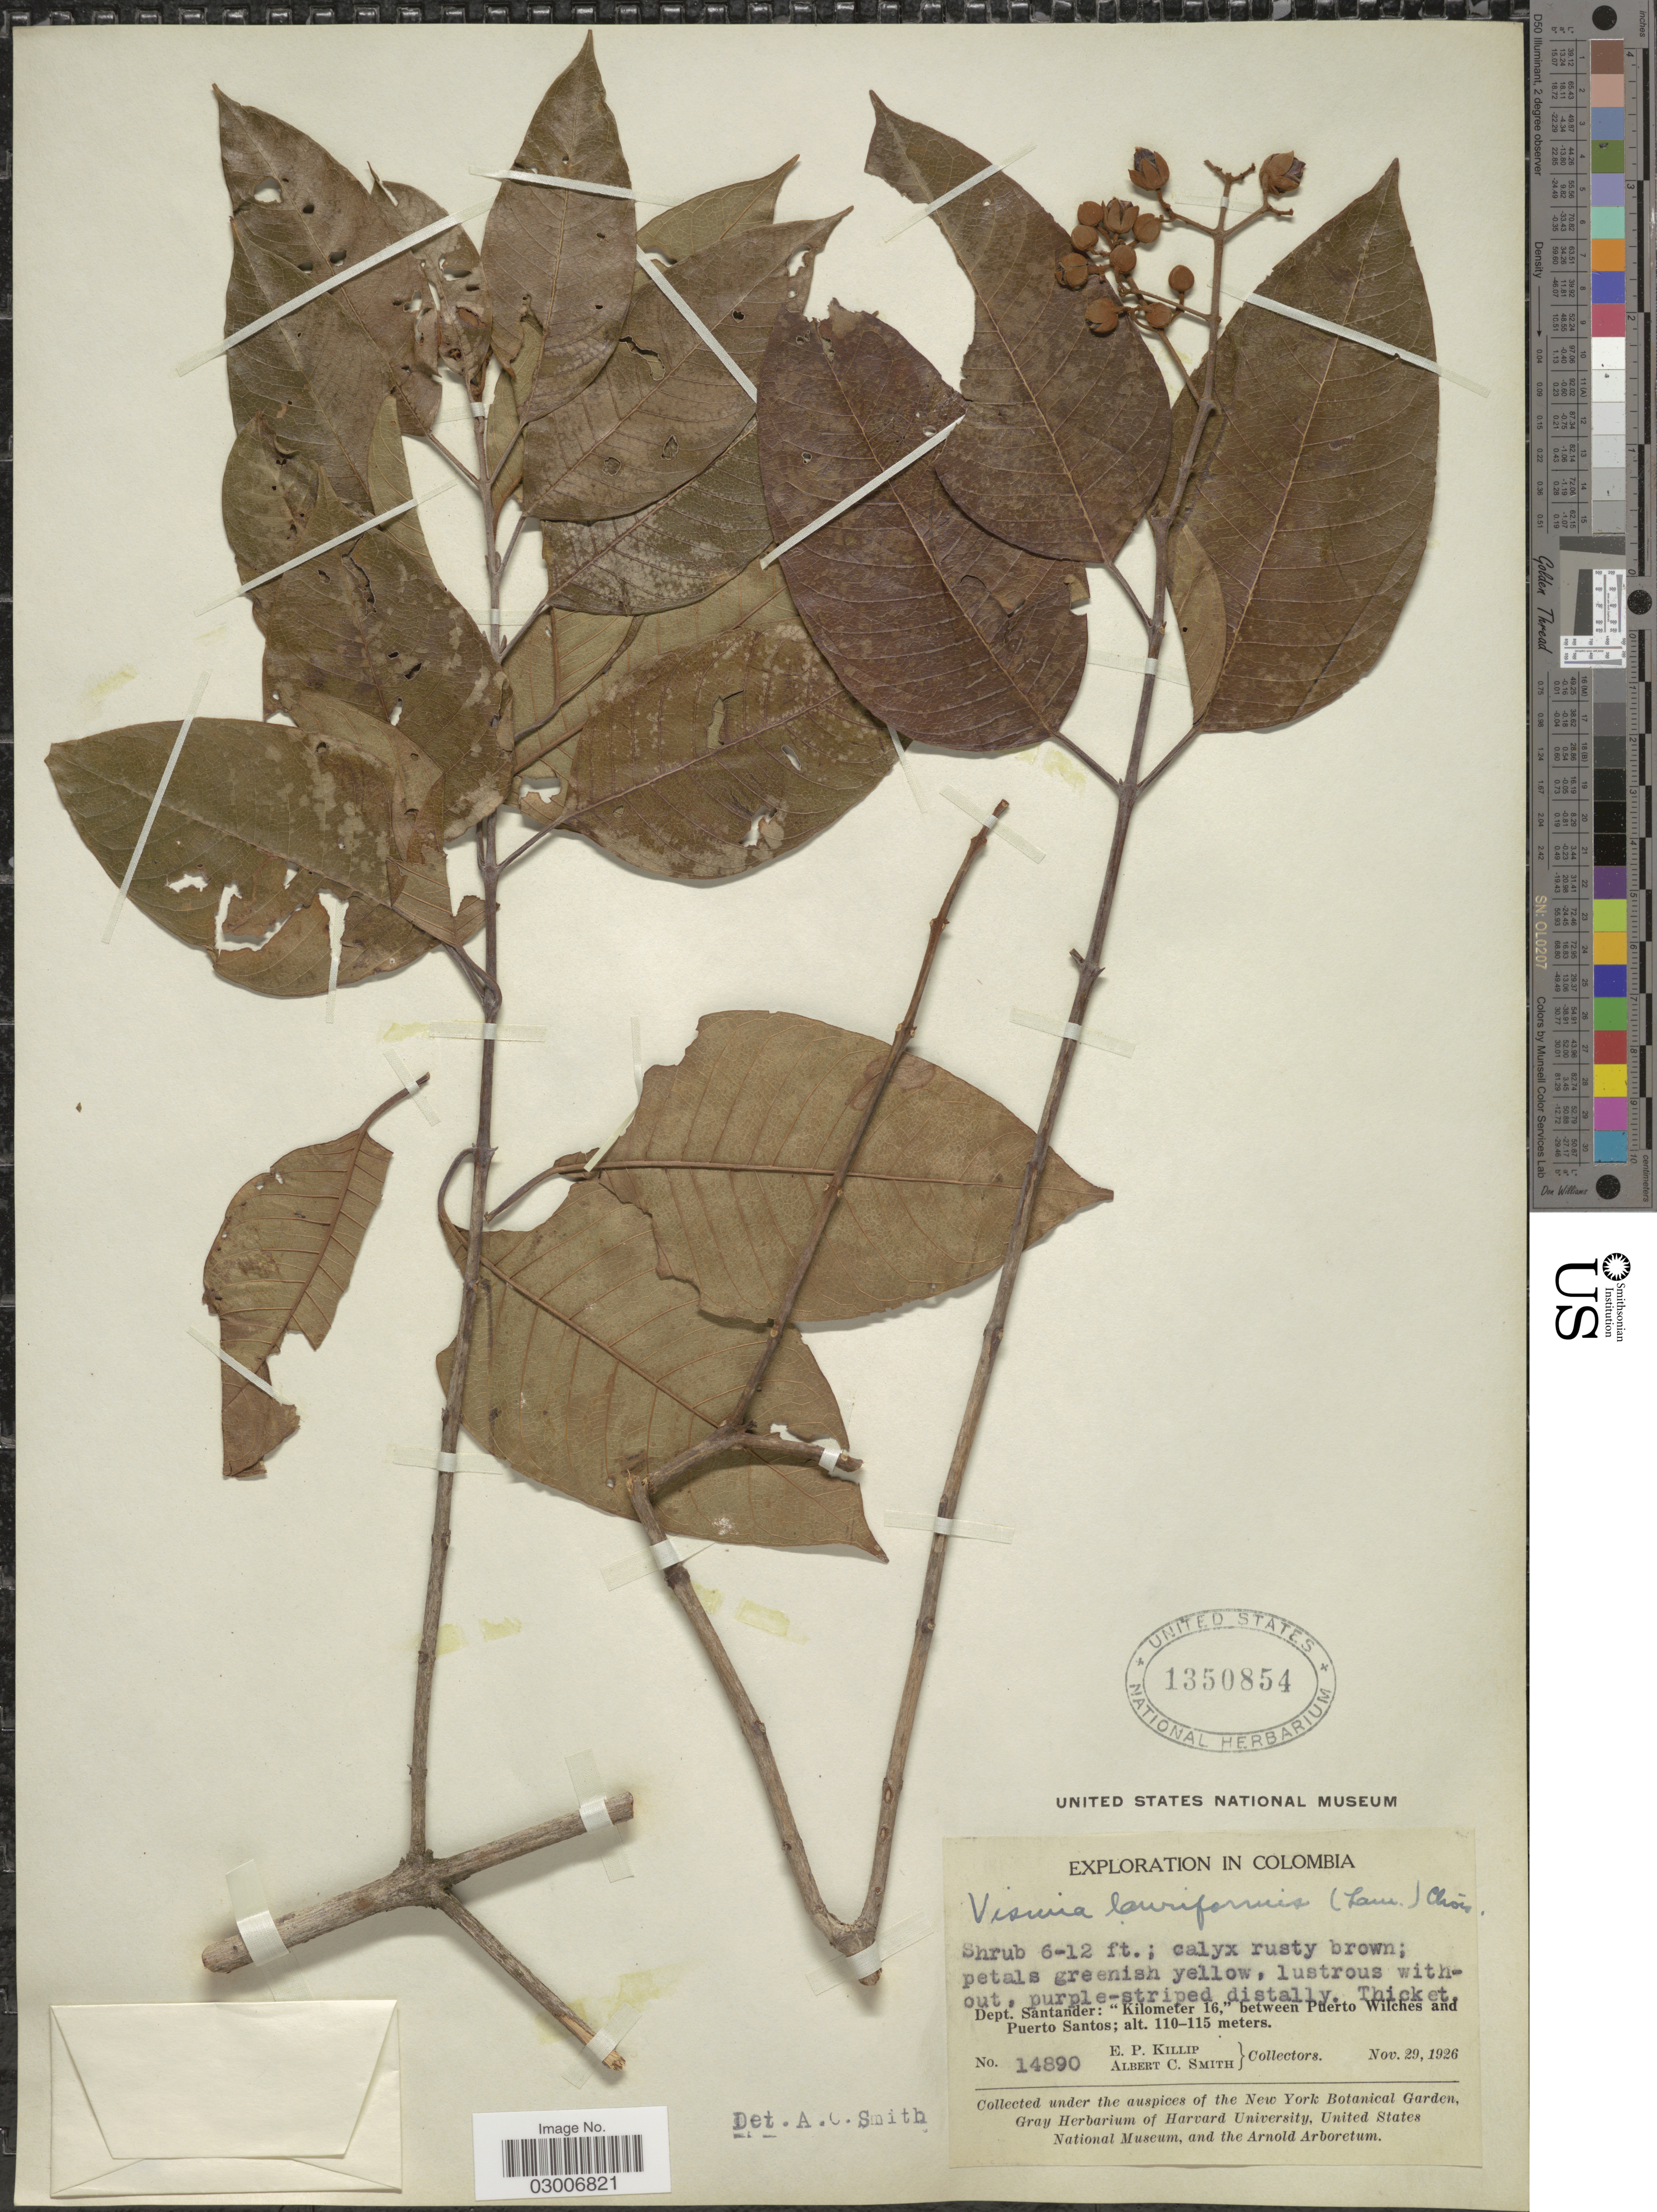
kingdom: Plantae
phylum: Tracheophyta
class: Magnoliopsida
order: Malpighiales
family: Hypericaceae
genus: Vismia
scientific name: Vismia lauriformis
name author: (Lam.) Choisy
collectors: E. P. Killip & A. C. Smith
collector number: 14890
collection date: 1926-11-29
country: Colombia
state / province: Santander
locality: Dept. Santander: "Kilometer 16", between Puerto Wilches and Puerto Santos.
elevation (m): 110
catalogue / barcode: US 1350854